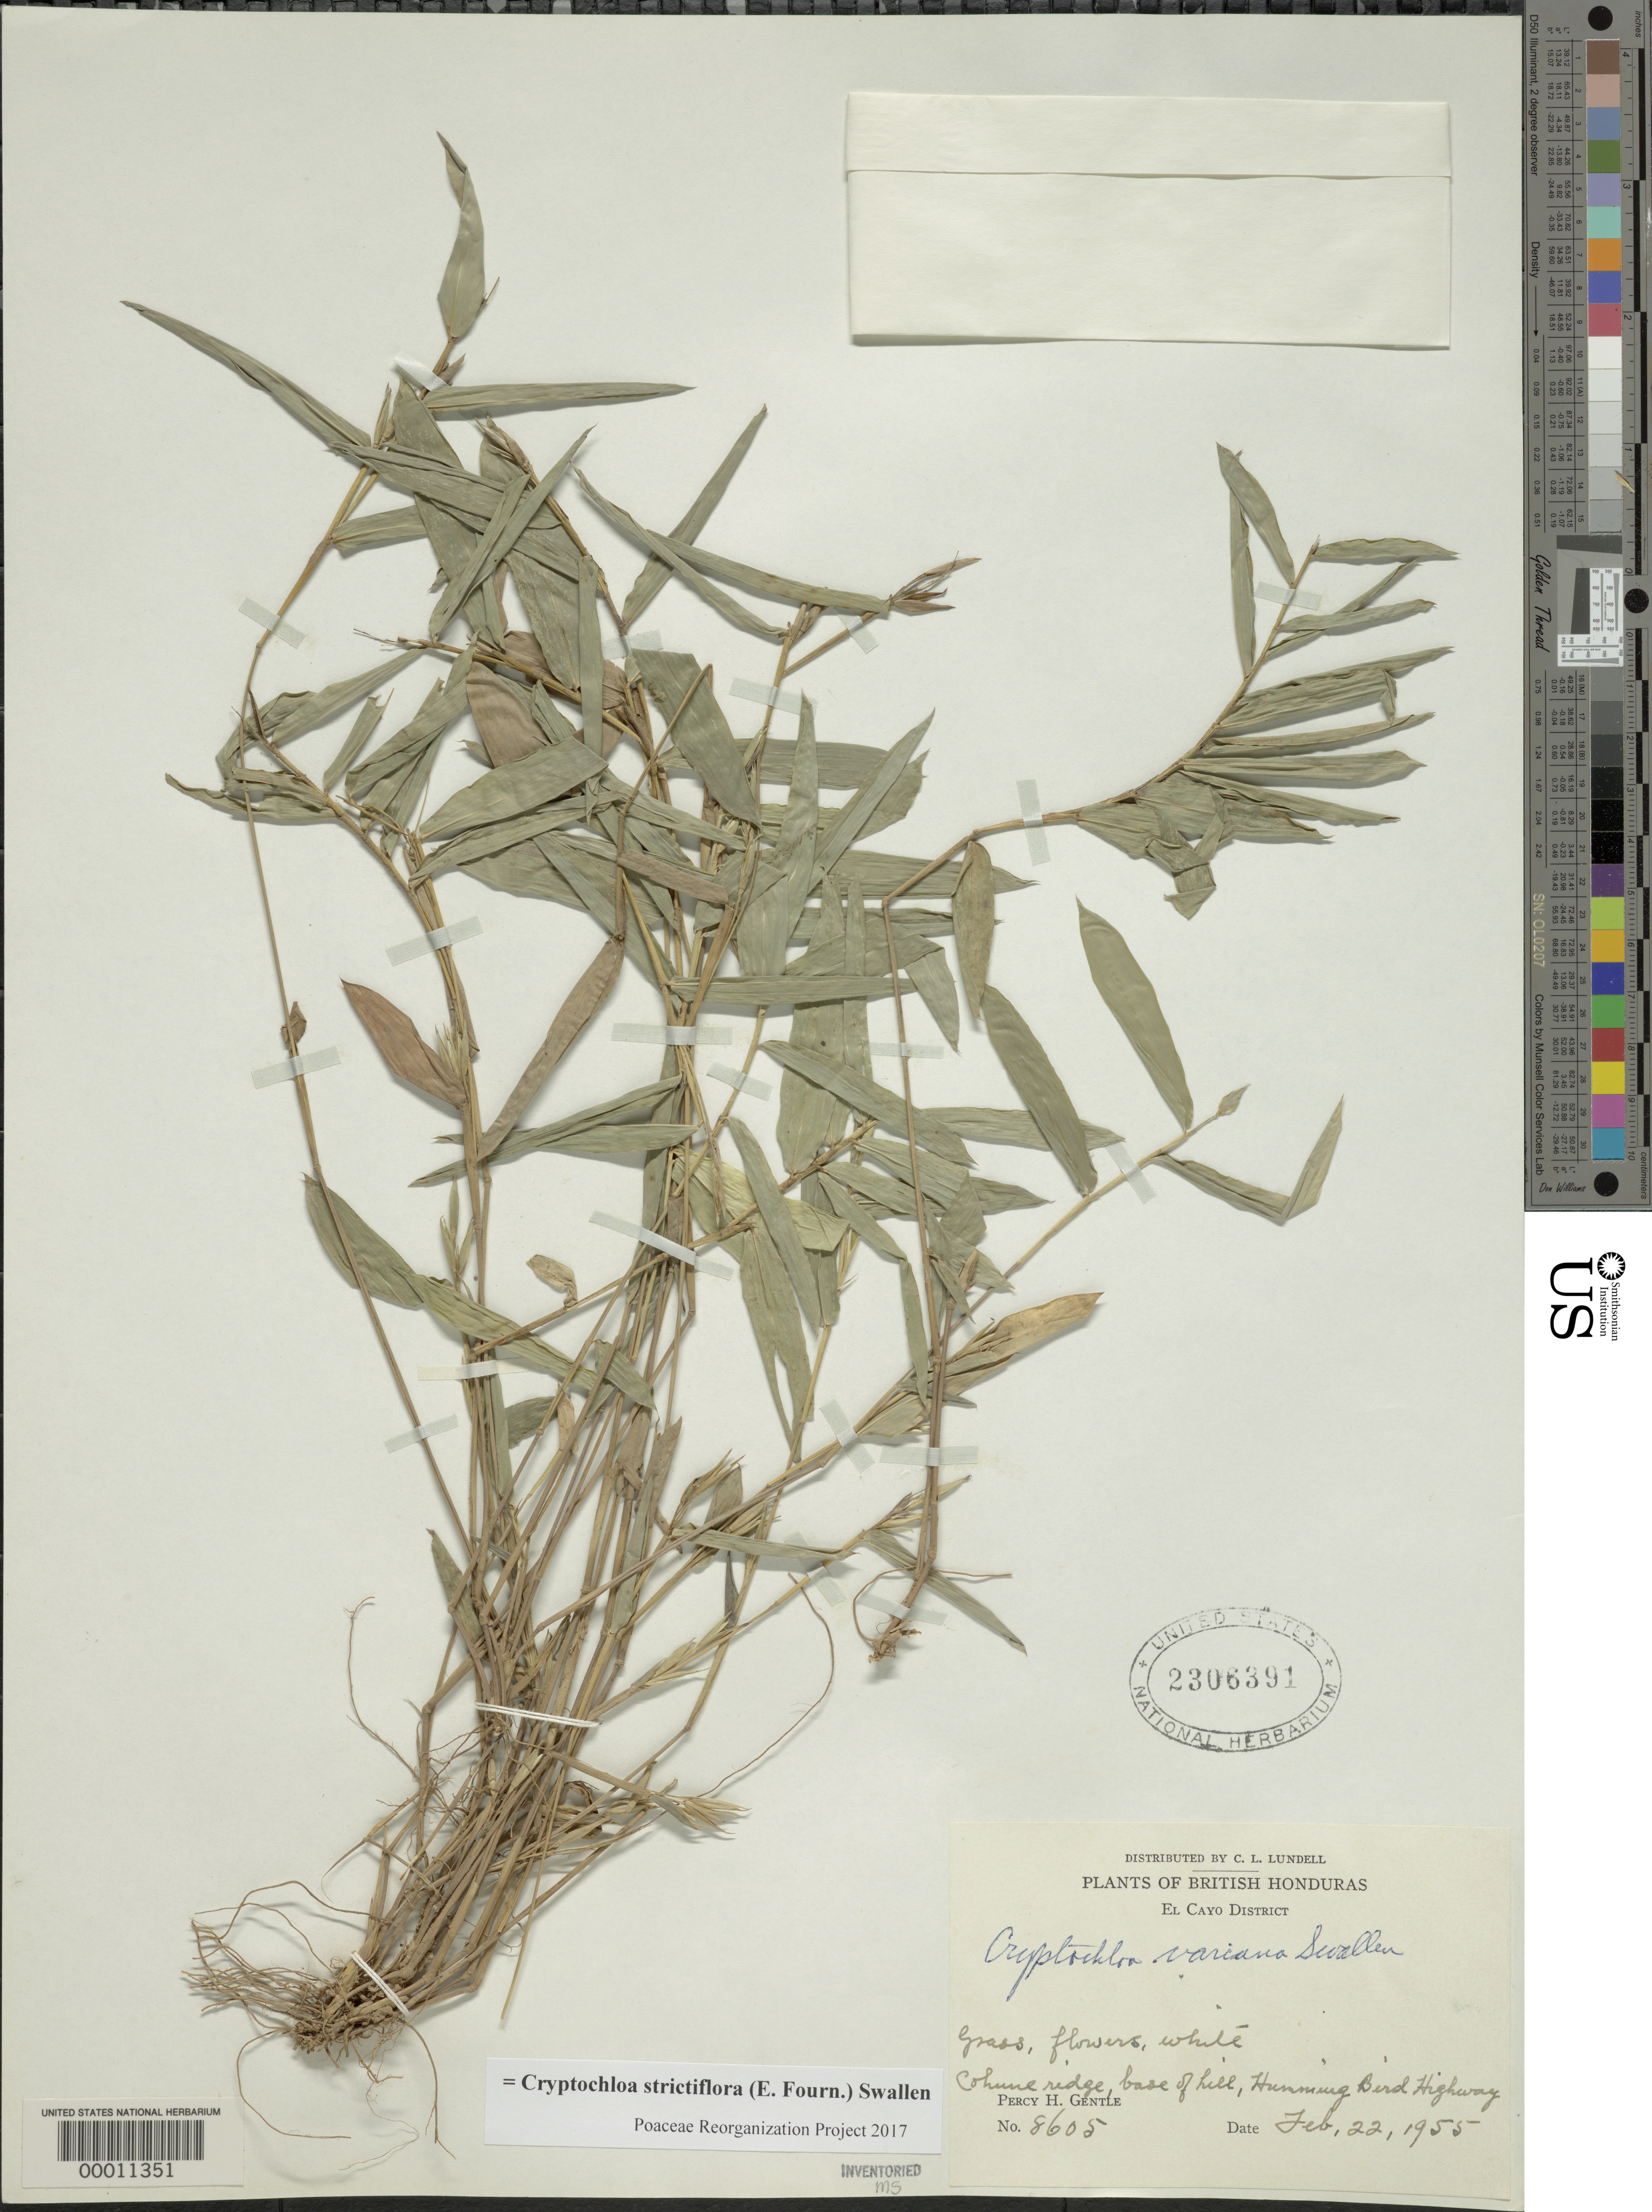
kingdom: Plantae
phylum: Tracheophyta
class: Liliopsida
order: Poales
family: Poaceae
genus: Cryptochloa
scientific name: Cryptochloa strictiflora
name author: (E. Fourn.) Swallen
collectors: P. H. Gentle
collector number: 8605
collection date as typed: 22 Feb 1955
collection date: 1955-02-22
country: Belize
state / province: Cayo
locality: Hummingbird Highway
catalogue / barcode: US 2306391